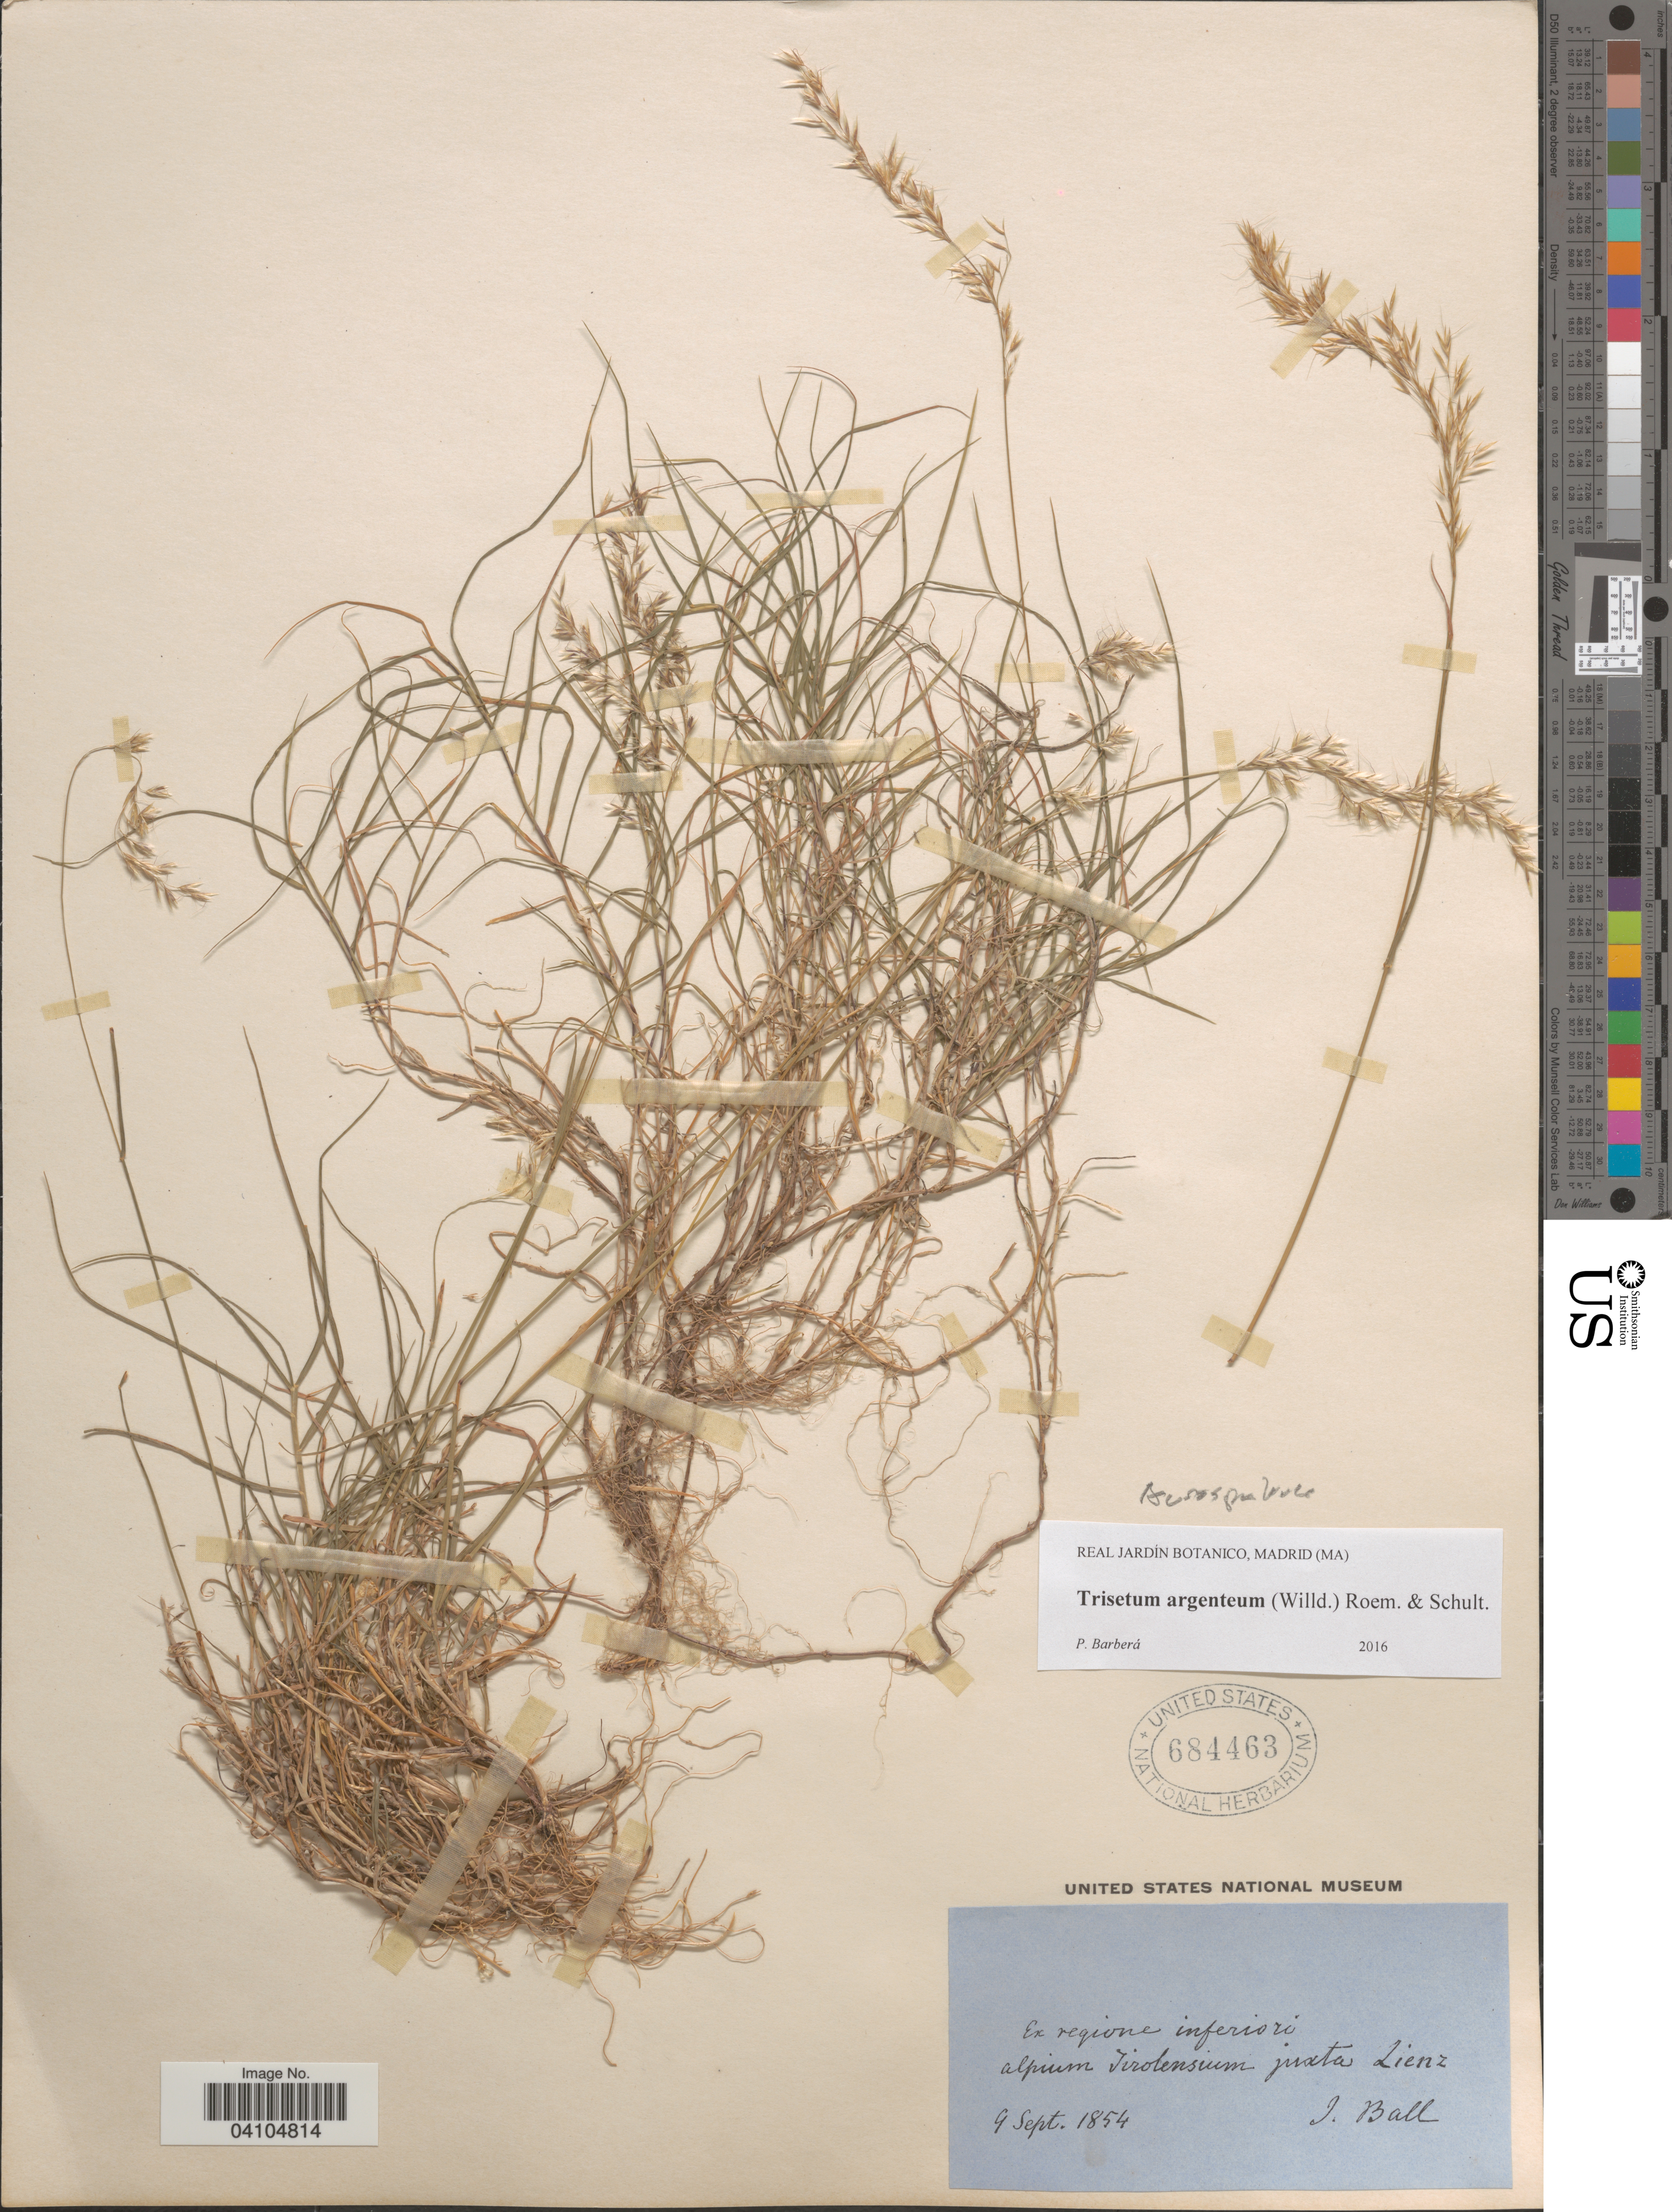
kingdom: Plantae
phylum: Tracheophyta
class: Liliopsida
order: Poales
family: Poaceae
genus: Acrospelion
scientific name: Acrospelion argenteum ined.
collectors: J. Ball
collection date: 1854-09-09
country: Austria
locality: Ex regione inferiori alpium Tirolensium juxta Lienz.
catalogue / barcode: US 684463